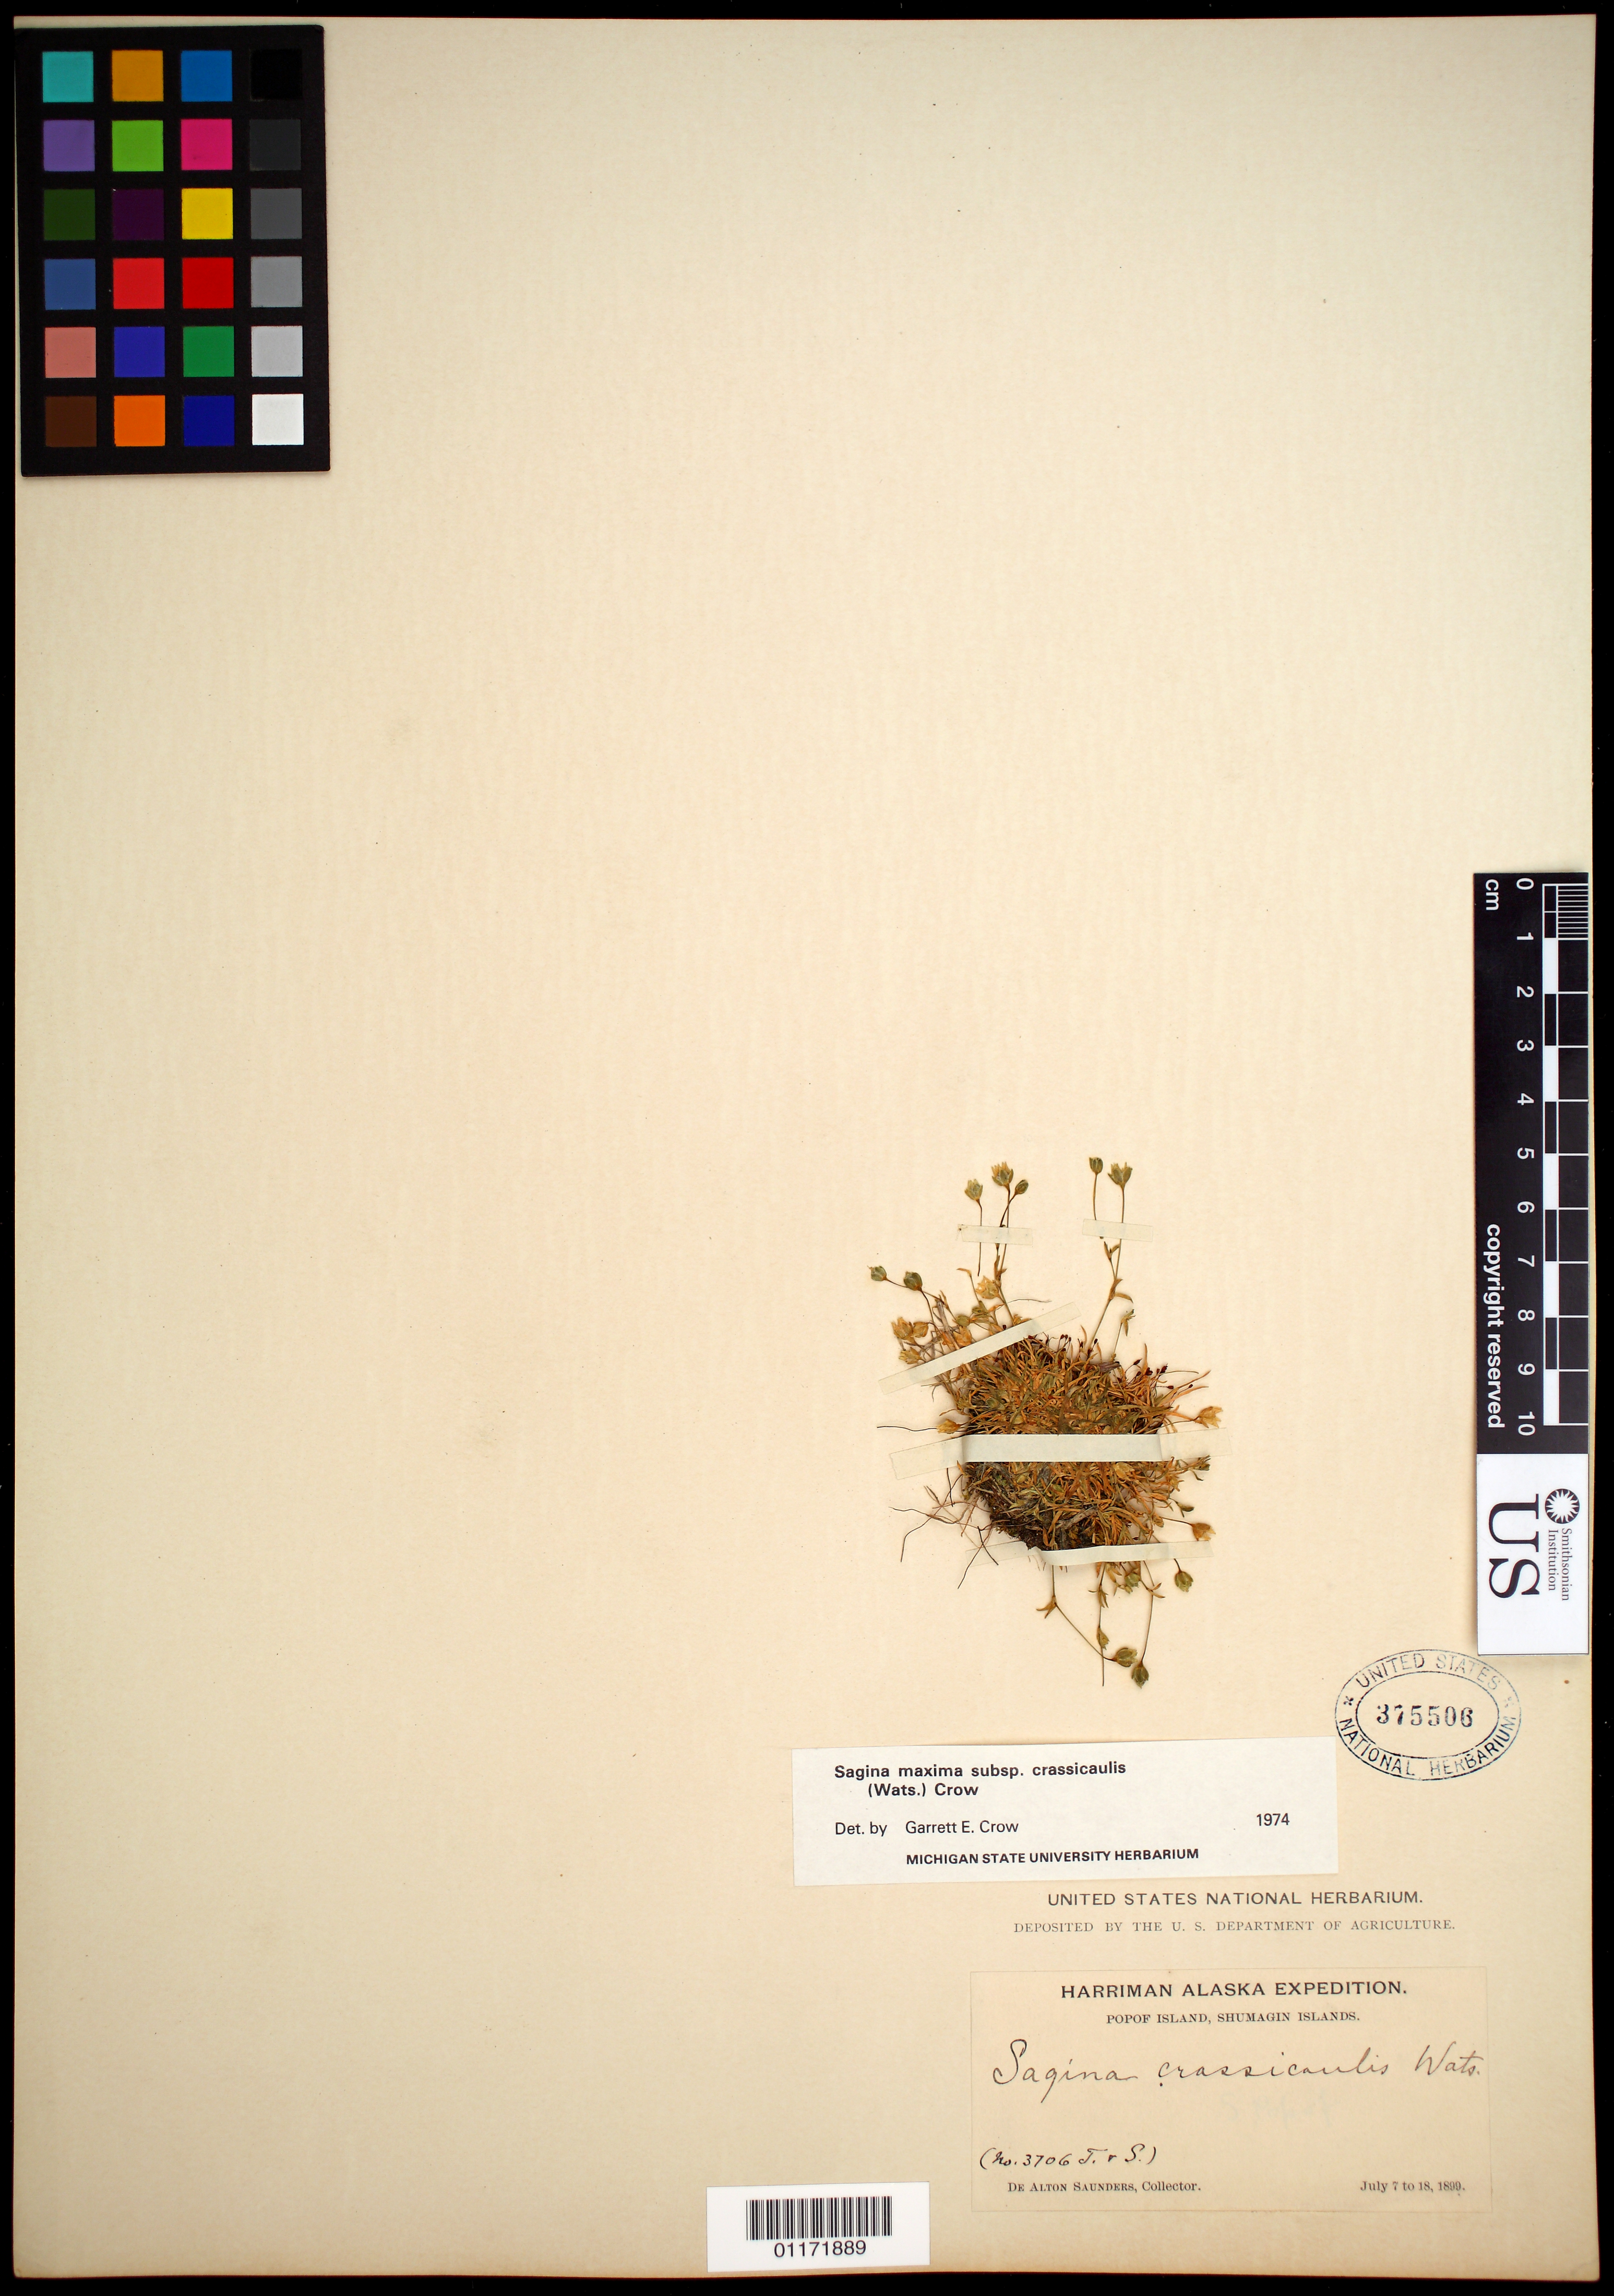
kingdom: Plantae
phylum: Tracheophyta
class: Magnoliopsida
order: Caryophyllales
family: Caryophyllaceae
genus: Sagina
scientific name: Sagina maxima subsp. crassicaulis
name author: (S. Watson) G.E. Crow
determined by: Crow, G. E.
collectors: D. A. Saunders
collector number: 3706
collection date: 1899-07-07/1899-07-18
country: United States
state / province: Alaska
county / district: Aleutians East Borough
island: Popof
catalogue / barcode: US 375506